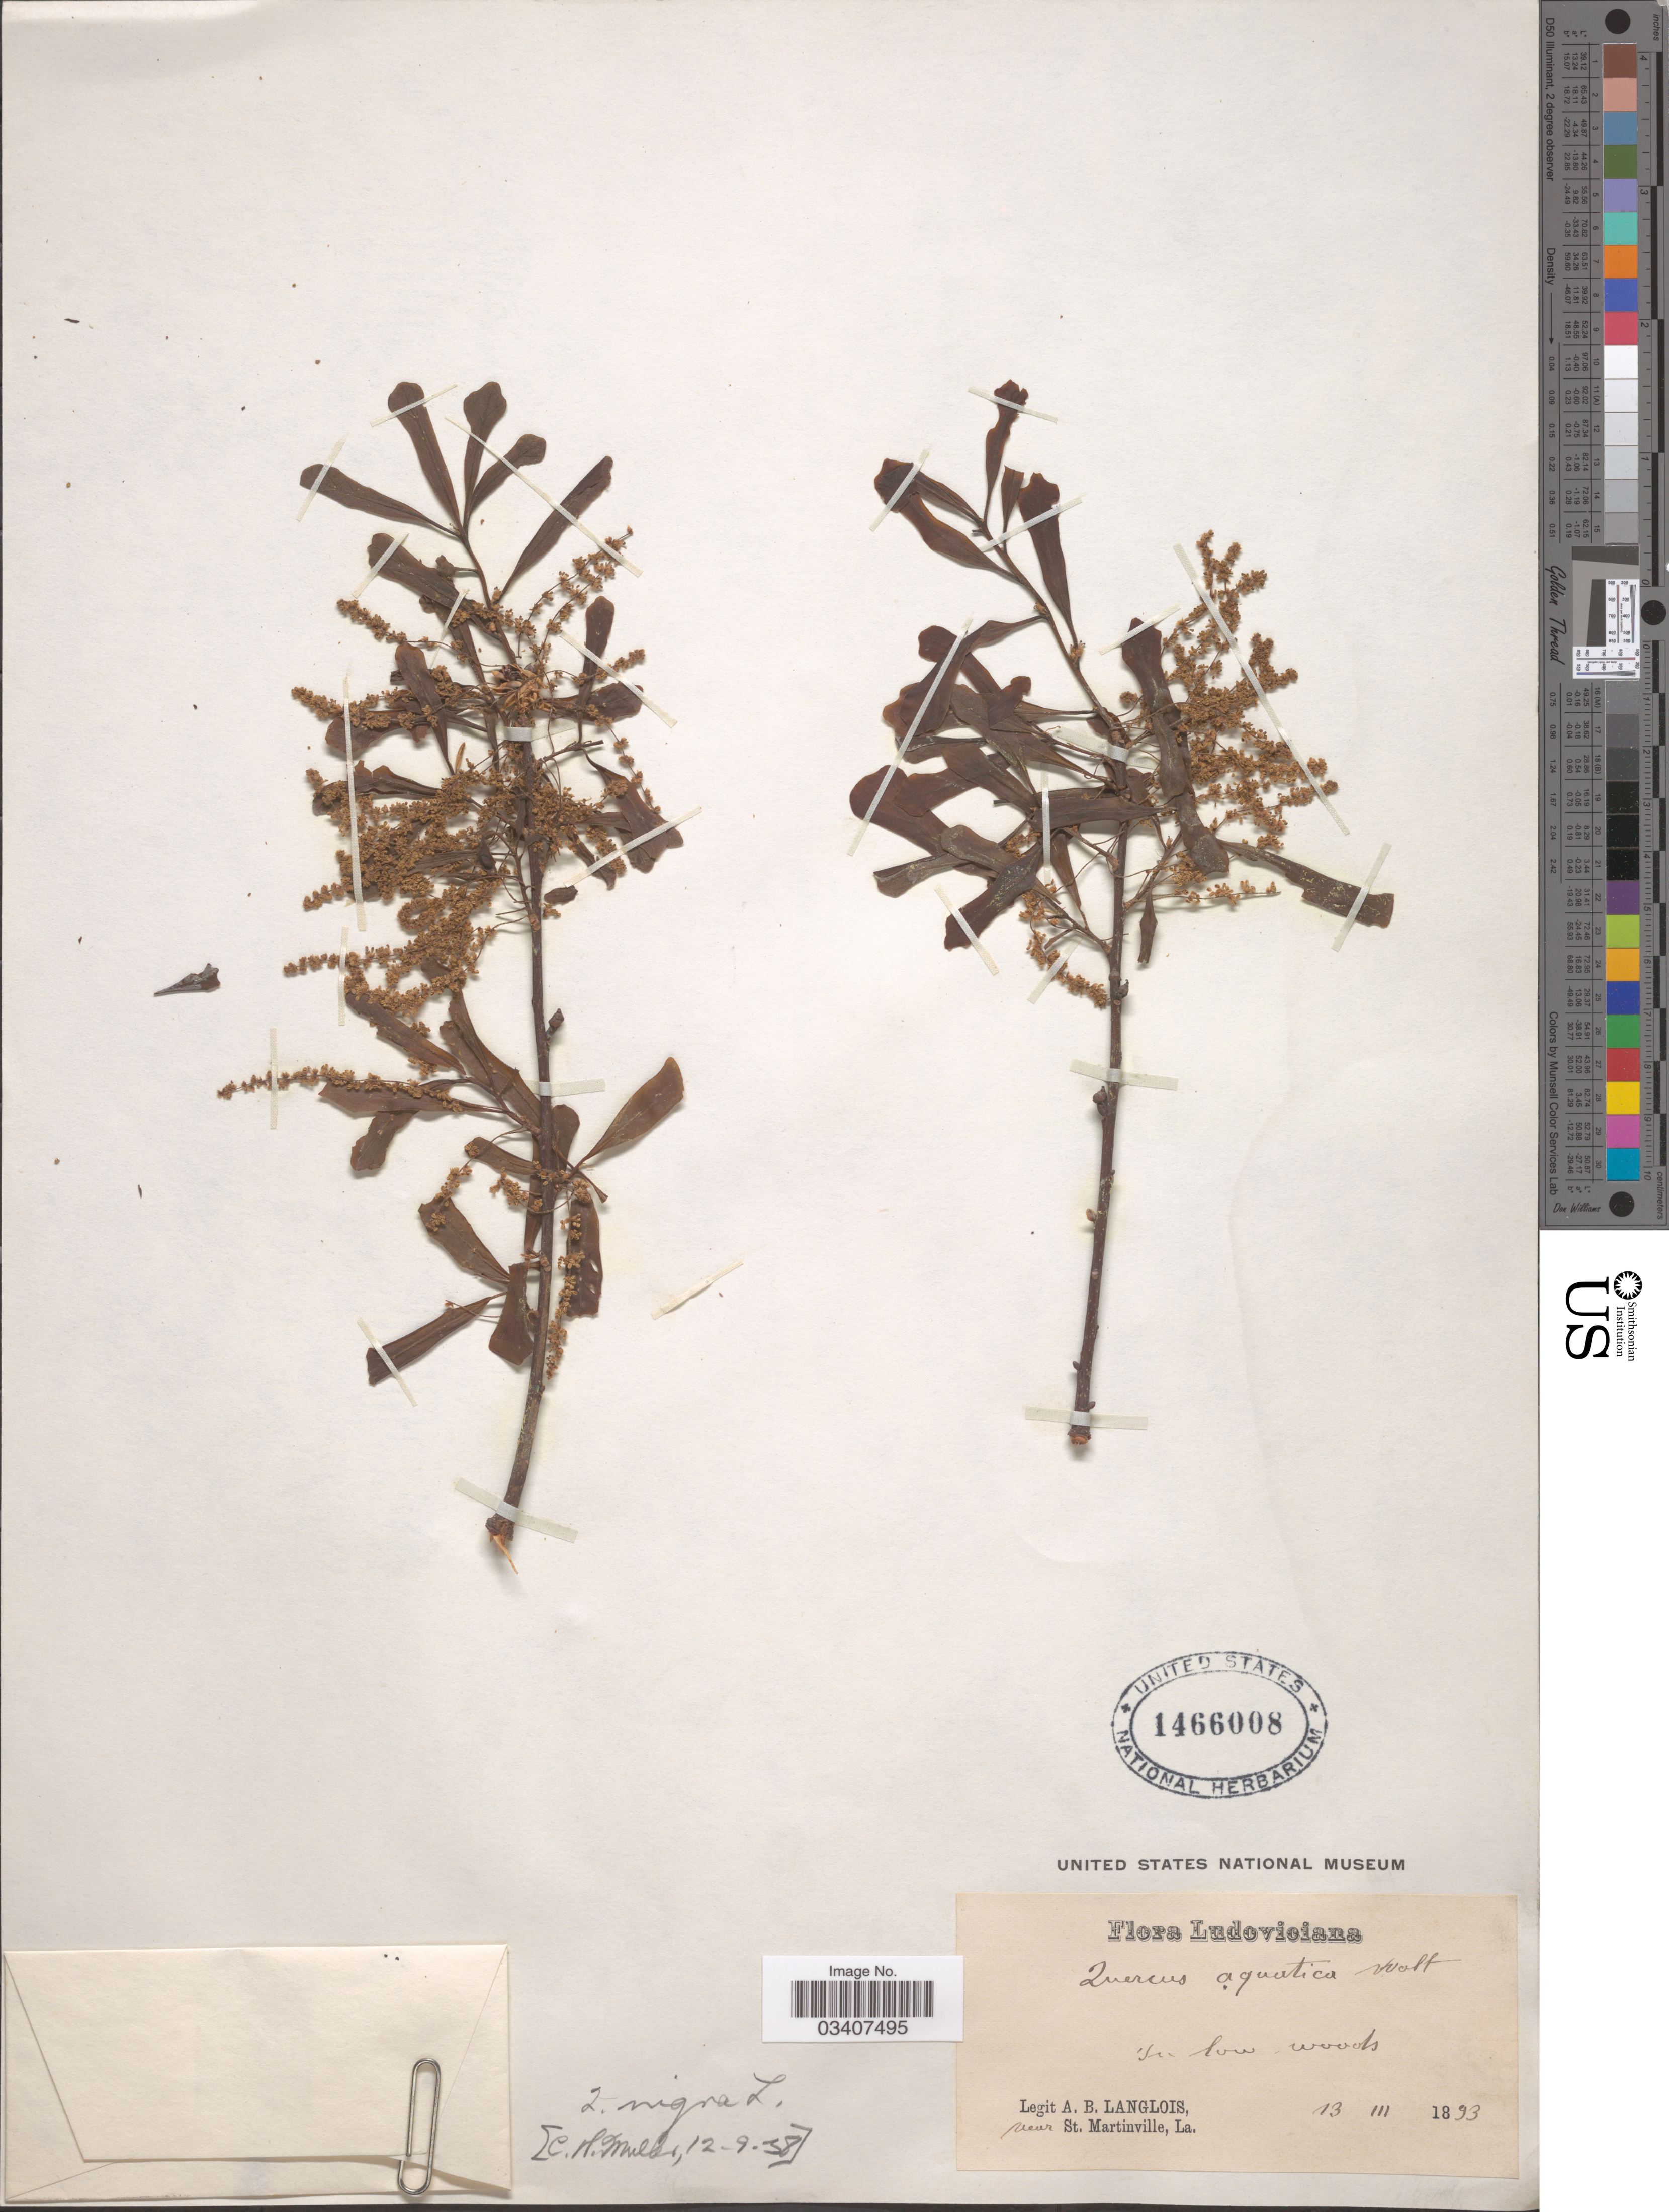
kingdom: Plantae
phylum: Tracheophyta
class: Magnoliopsida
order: Fagales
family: Fagaceae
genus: Quercus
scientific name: Quercus nigra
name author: L.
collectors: A. Langlois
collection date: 1893-03-13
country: United States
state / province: Louisiana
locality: Near St. Martinville.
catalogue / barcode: US 1466008